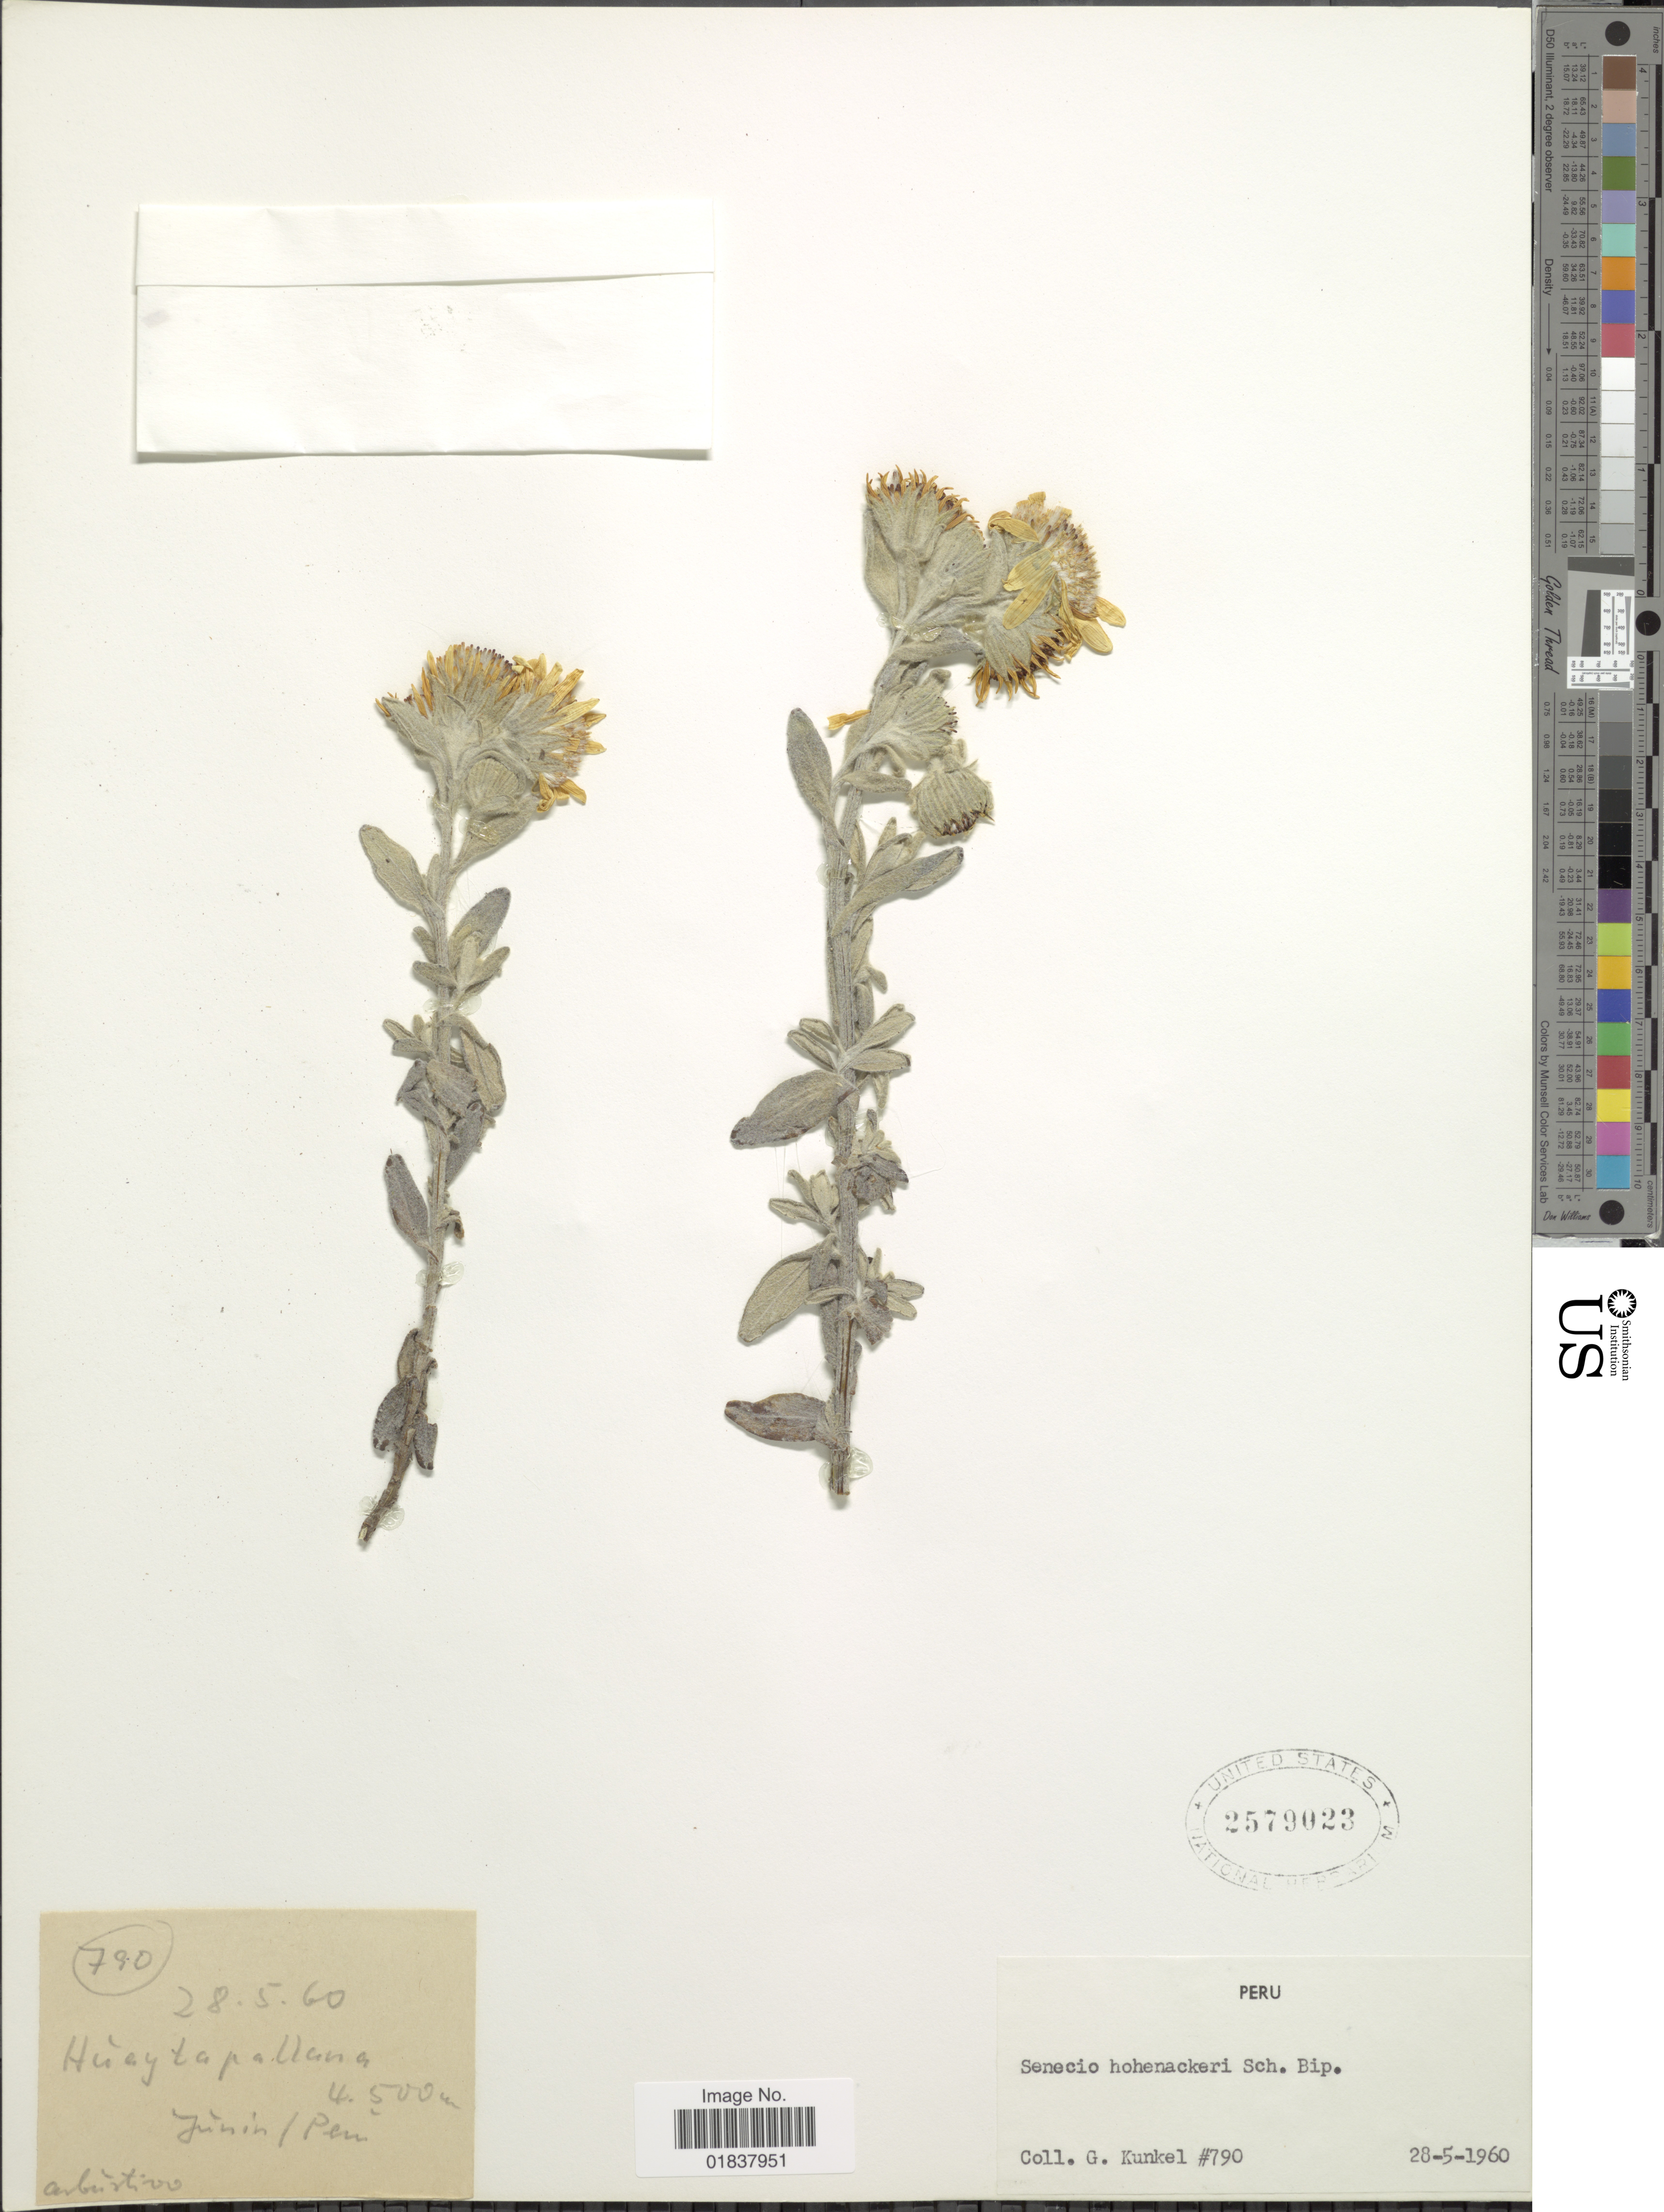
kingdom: Plantae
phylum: Tracheophyta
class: Magnoliopsida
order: Asterales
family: Asteraceae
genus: Senecio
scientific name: Senecio hohenackeri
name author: Sch. Bip.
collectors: G. Kunkel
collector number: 790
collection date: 1960-05-28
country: Peru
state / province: Junín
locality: Huaytapallana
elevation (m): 4500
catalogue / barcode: US 2579023